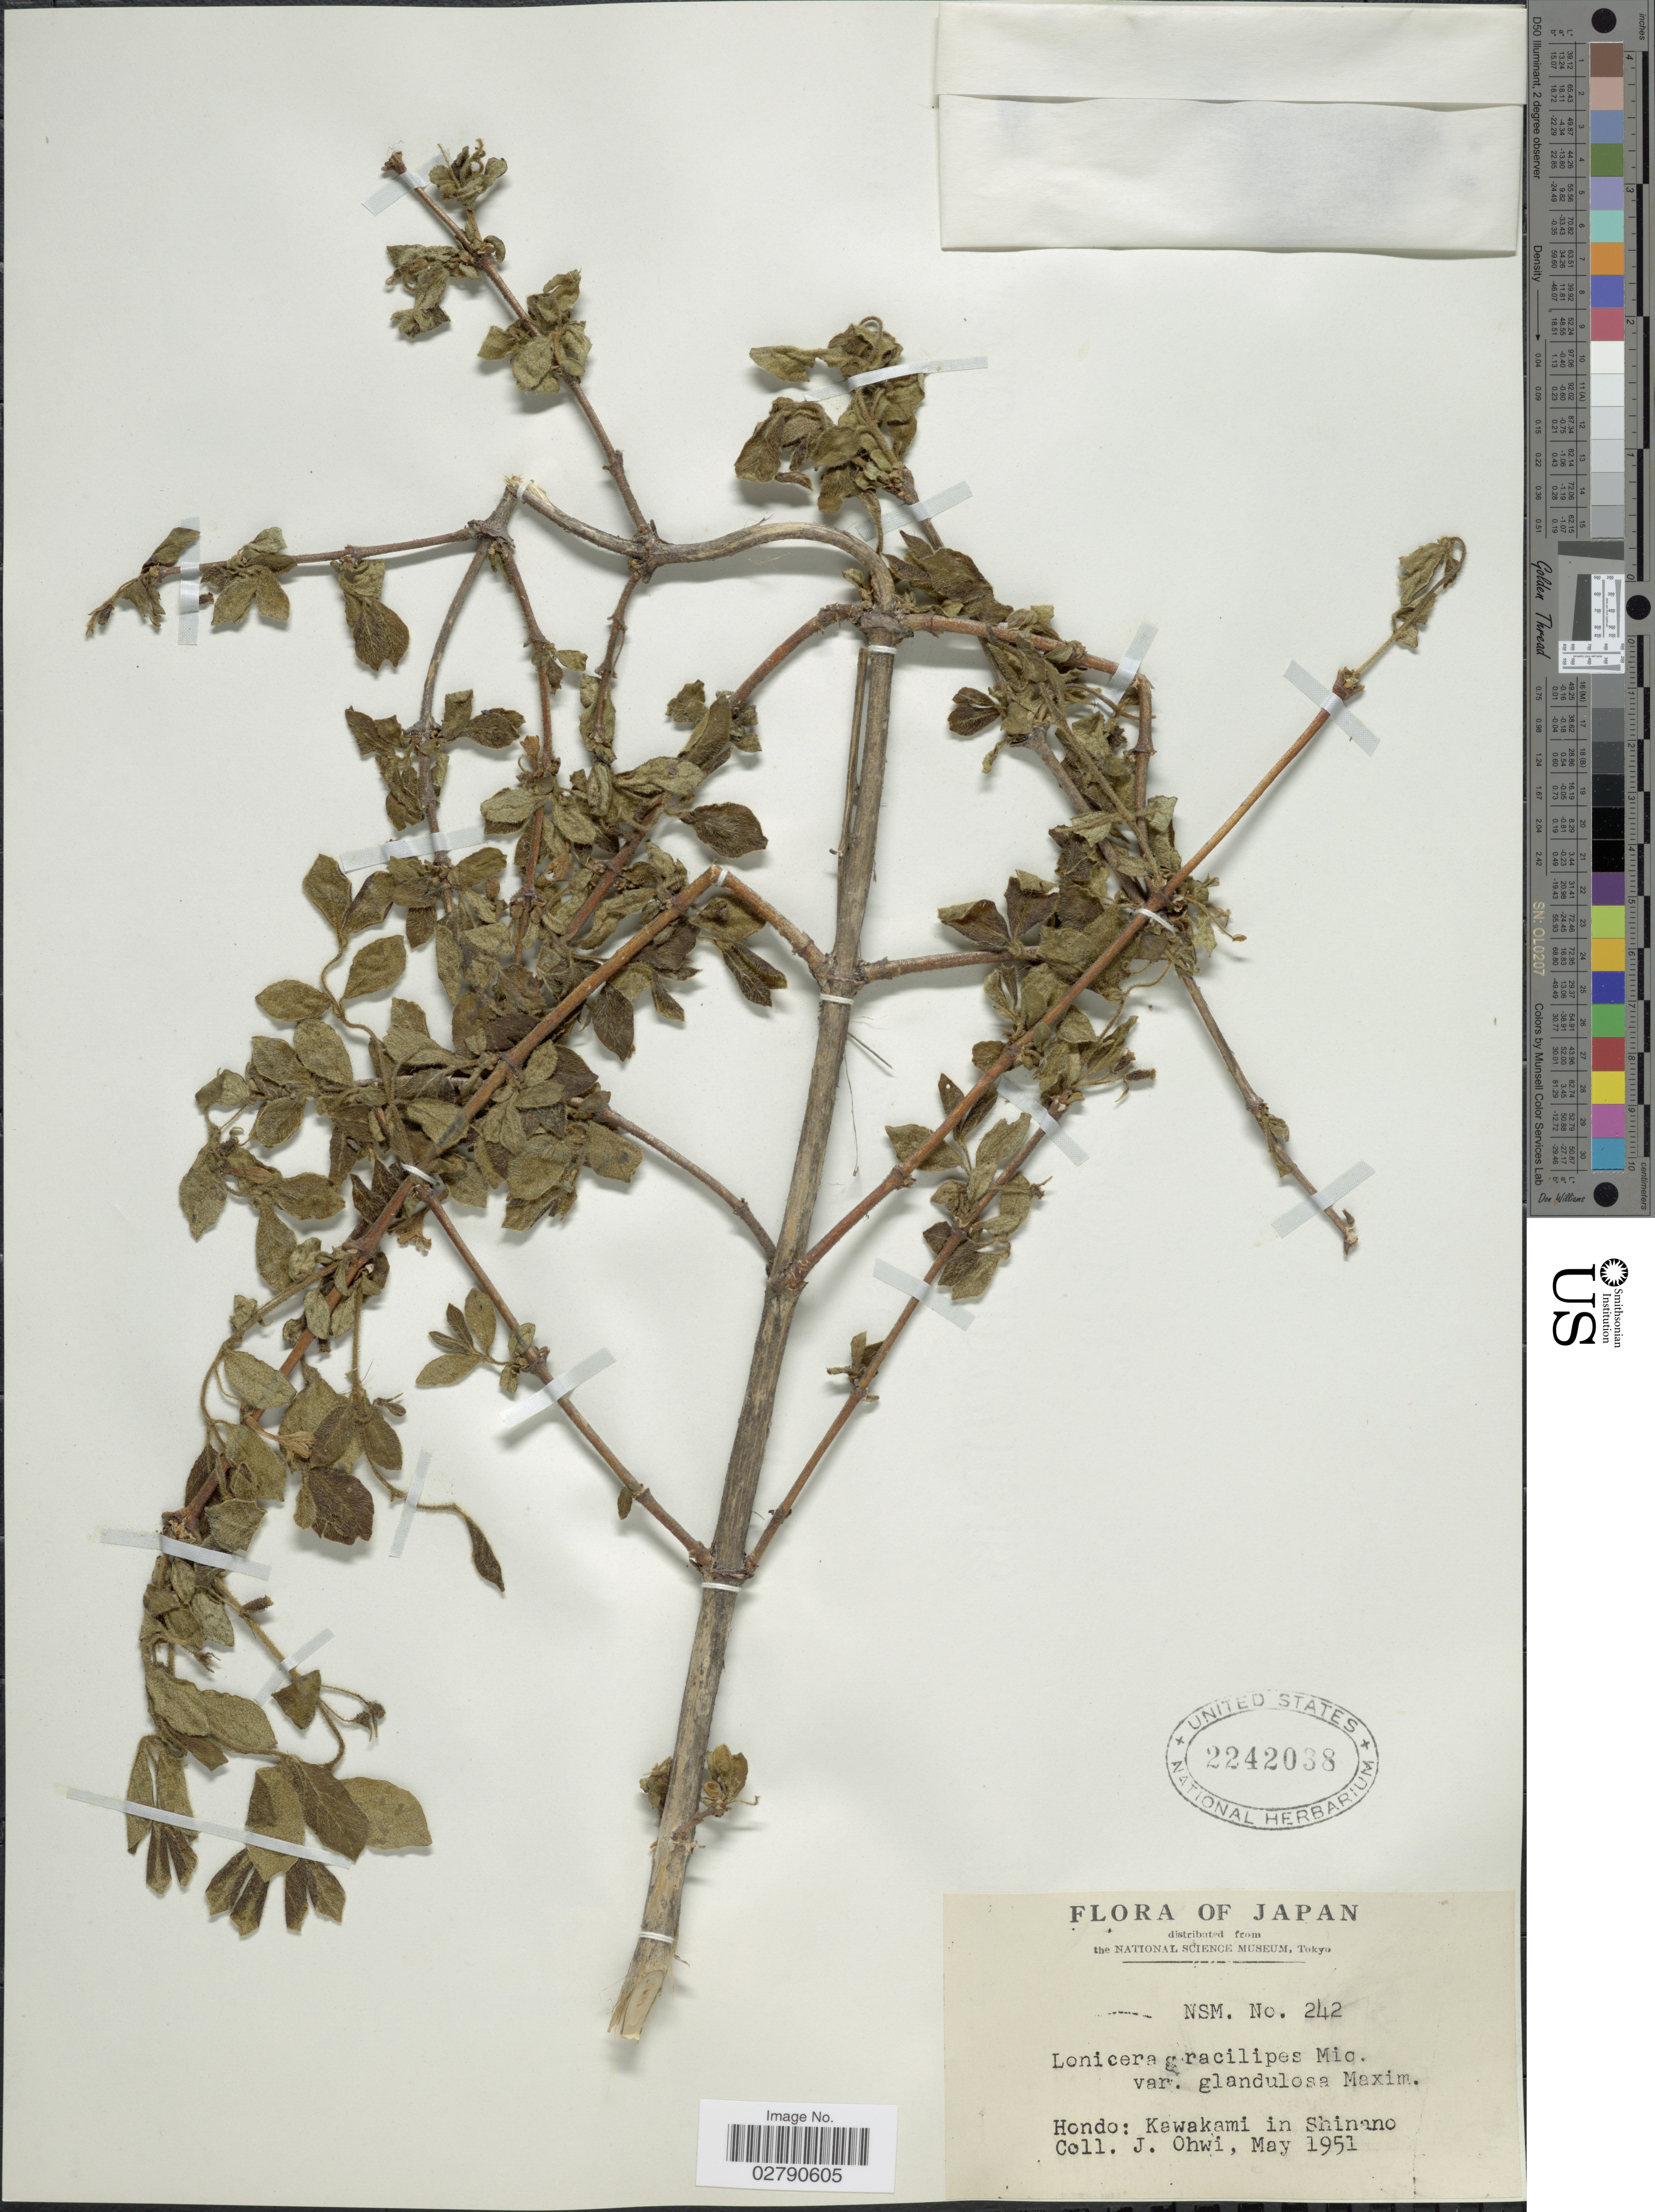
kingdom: Plantae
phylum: Tracheophyta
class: Magnoliopsida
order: Dipsacales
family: Caprifoliaceae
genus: Lonicera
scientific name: Lonicera gracilipes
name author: Miq.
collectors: J. Ohwi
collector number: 242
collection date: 1951-05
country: Japan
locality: Hondo: Kawakami in Shinano.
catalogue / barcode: US 2242038